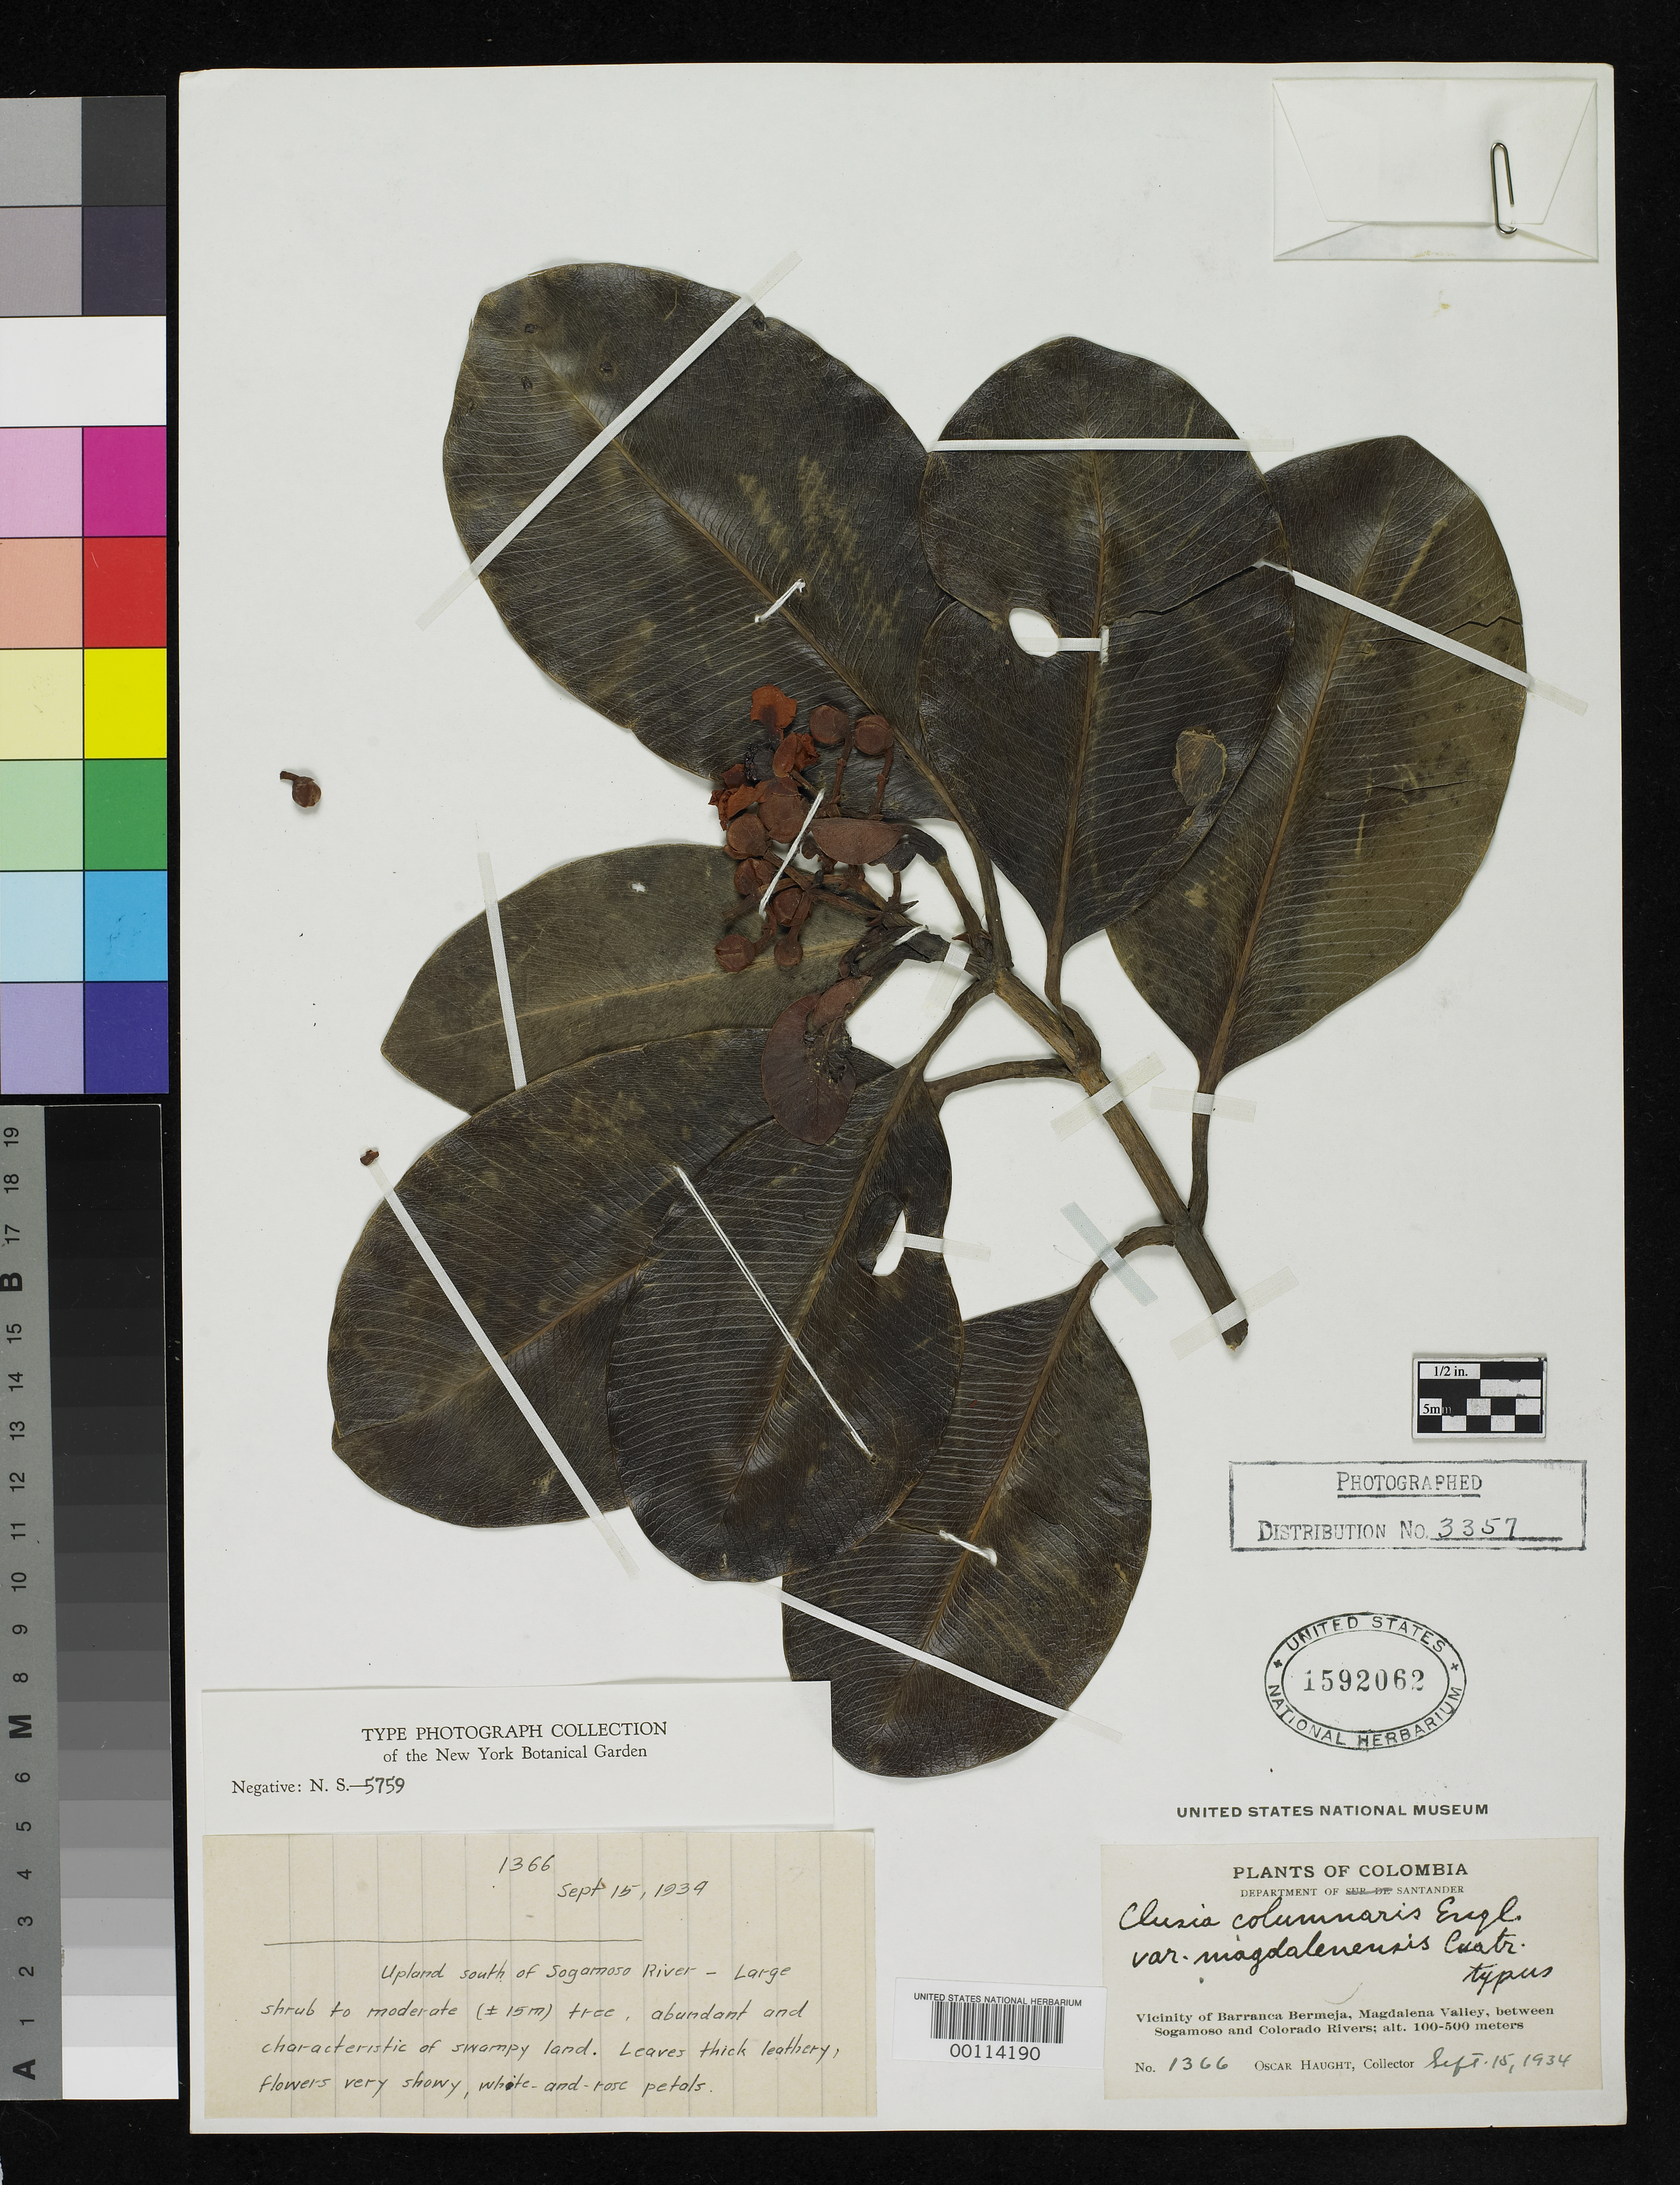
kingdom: Plantae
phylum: Tracheophyta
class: Magnoliopsida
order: Malpighiales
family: Clusiaceae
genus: Clusia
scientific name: Clusia columnaris var. magdalenensis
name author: Cuatrec.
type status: Type Collection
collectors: O. L. Haught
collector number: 1366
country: Colombia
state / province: Santander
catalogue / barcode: US 1592062